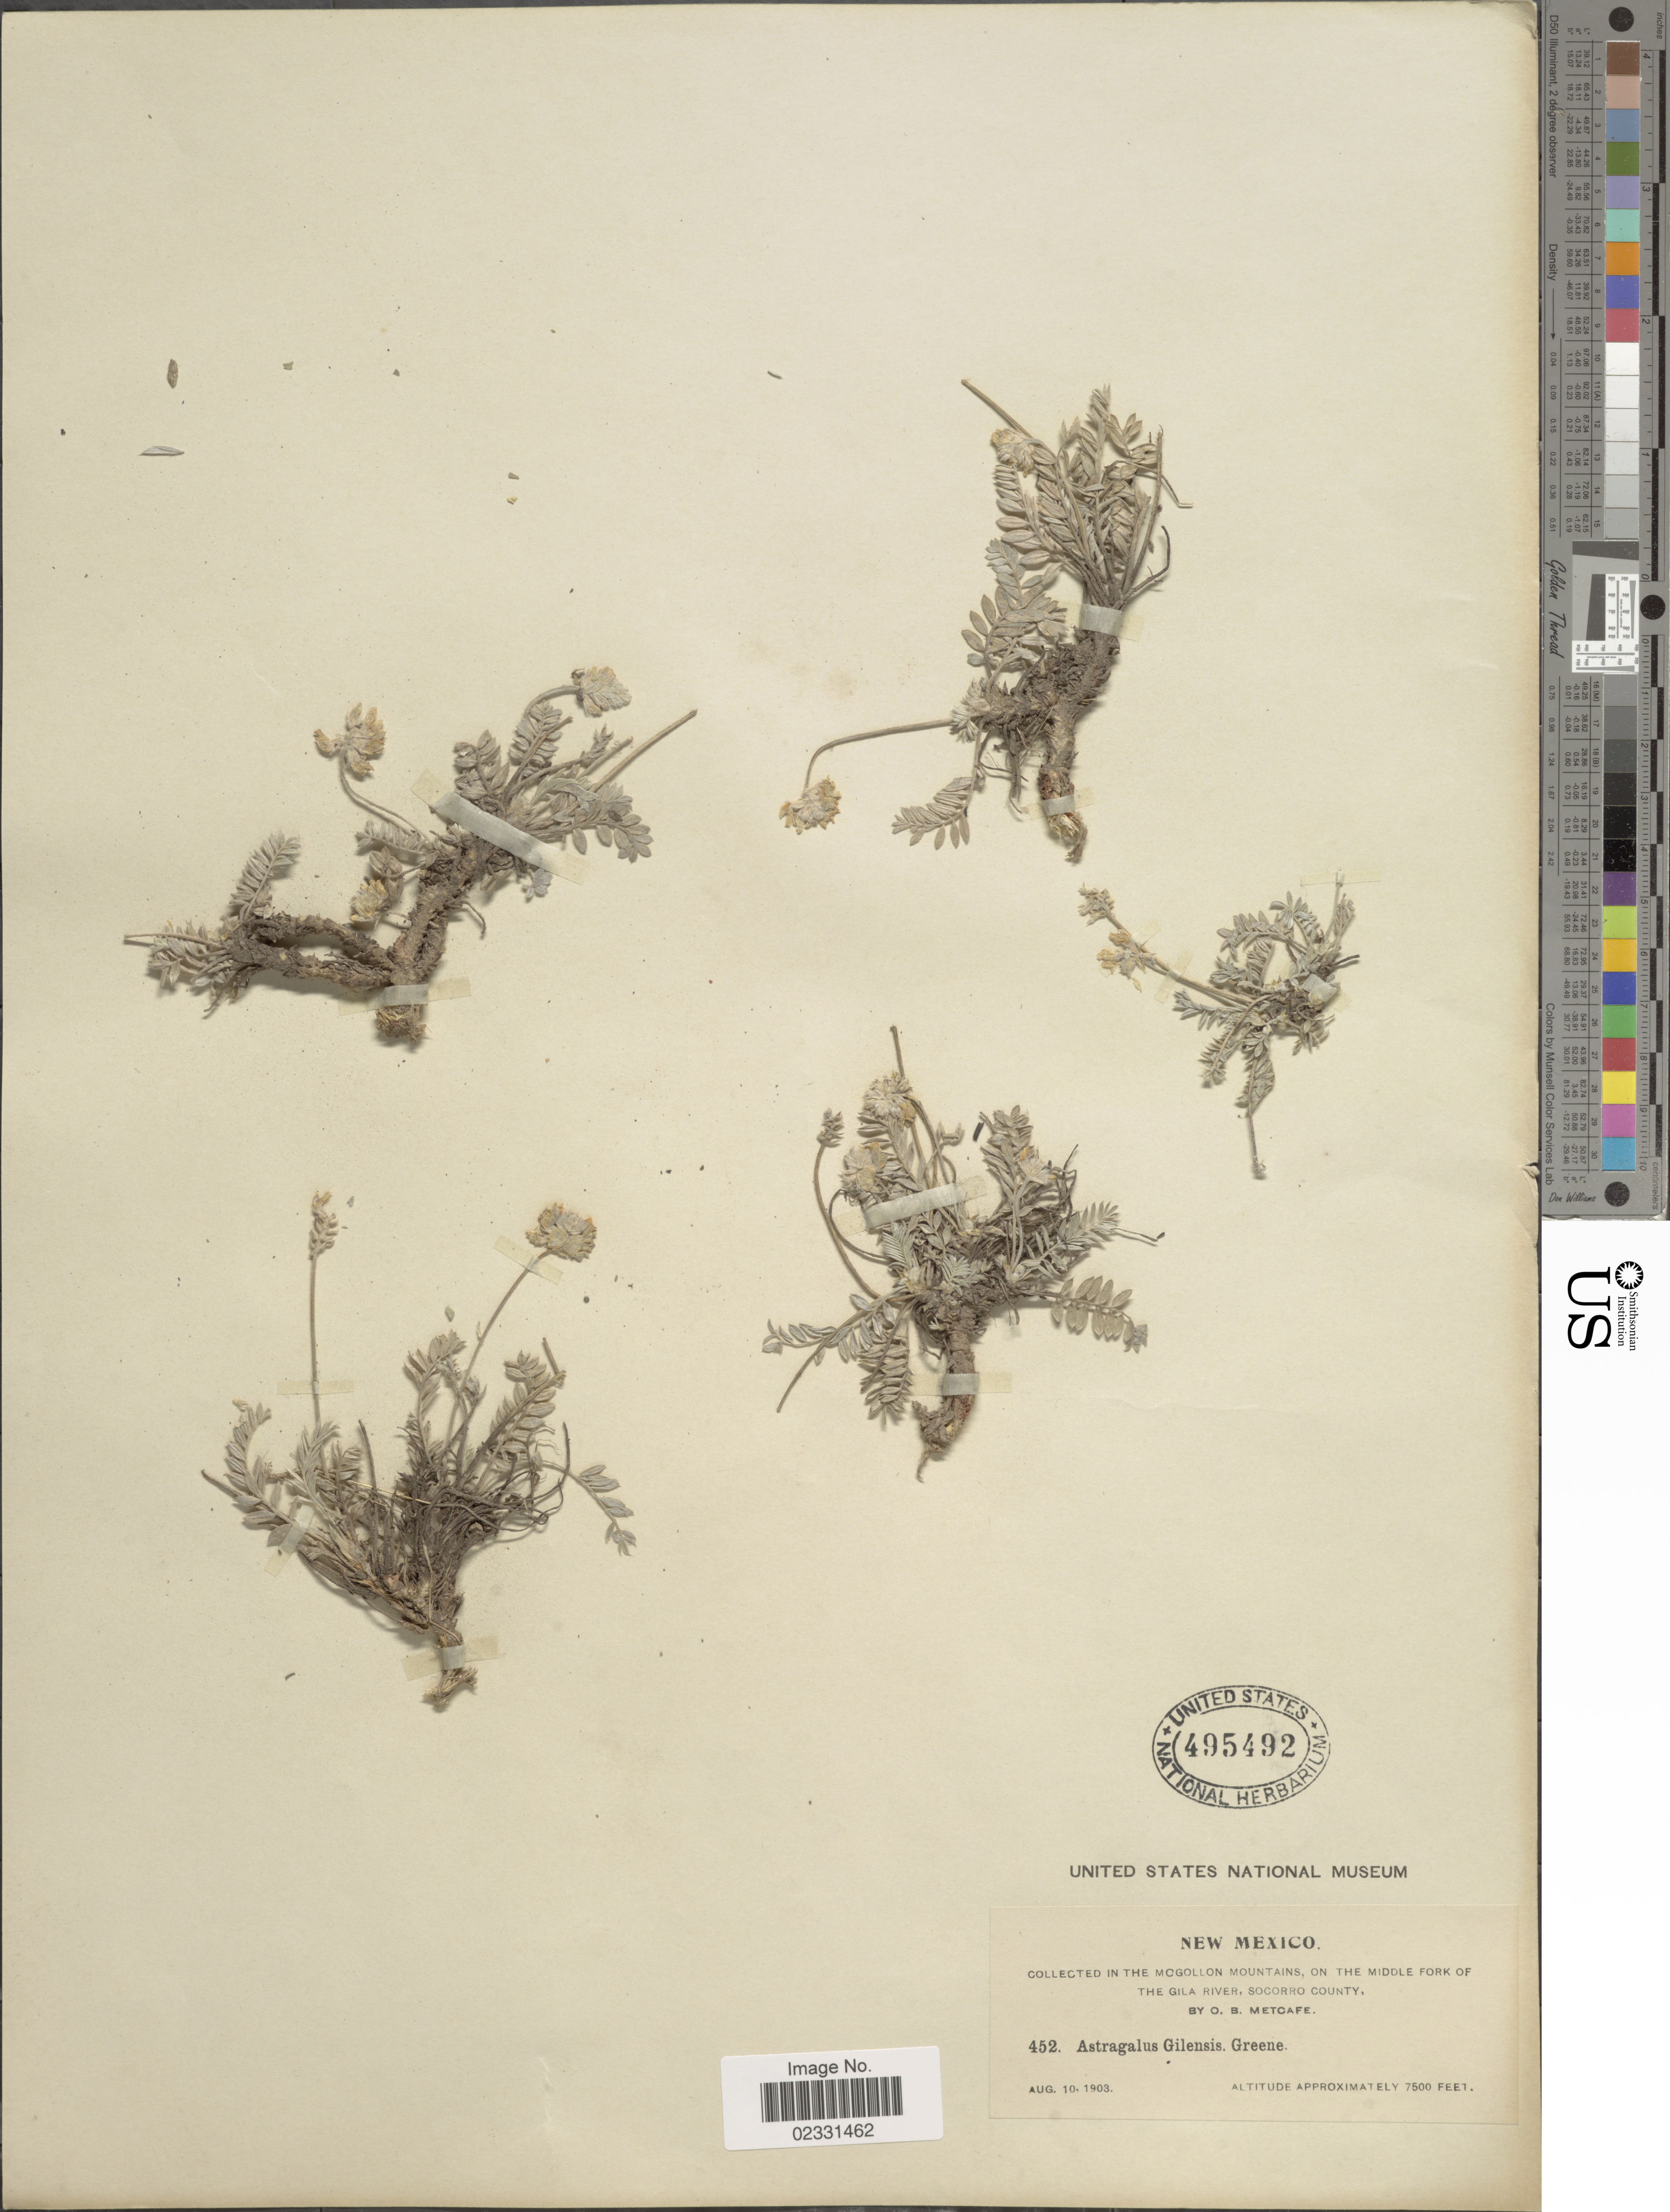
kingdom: Plantae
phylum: Tracheophyta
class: Magnoliopsida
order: Fabales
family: Fabaceae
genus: Astragalus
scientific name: Astragalus gilensis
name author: Greene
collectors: O. B. Metcalfe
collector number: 452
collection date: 1903-08-10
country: United States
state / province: New Mexico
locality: Mogollon Mountains, on the Middle Fork of the Gila River, Socorro County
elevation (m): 2286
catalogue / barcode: US 495492